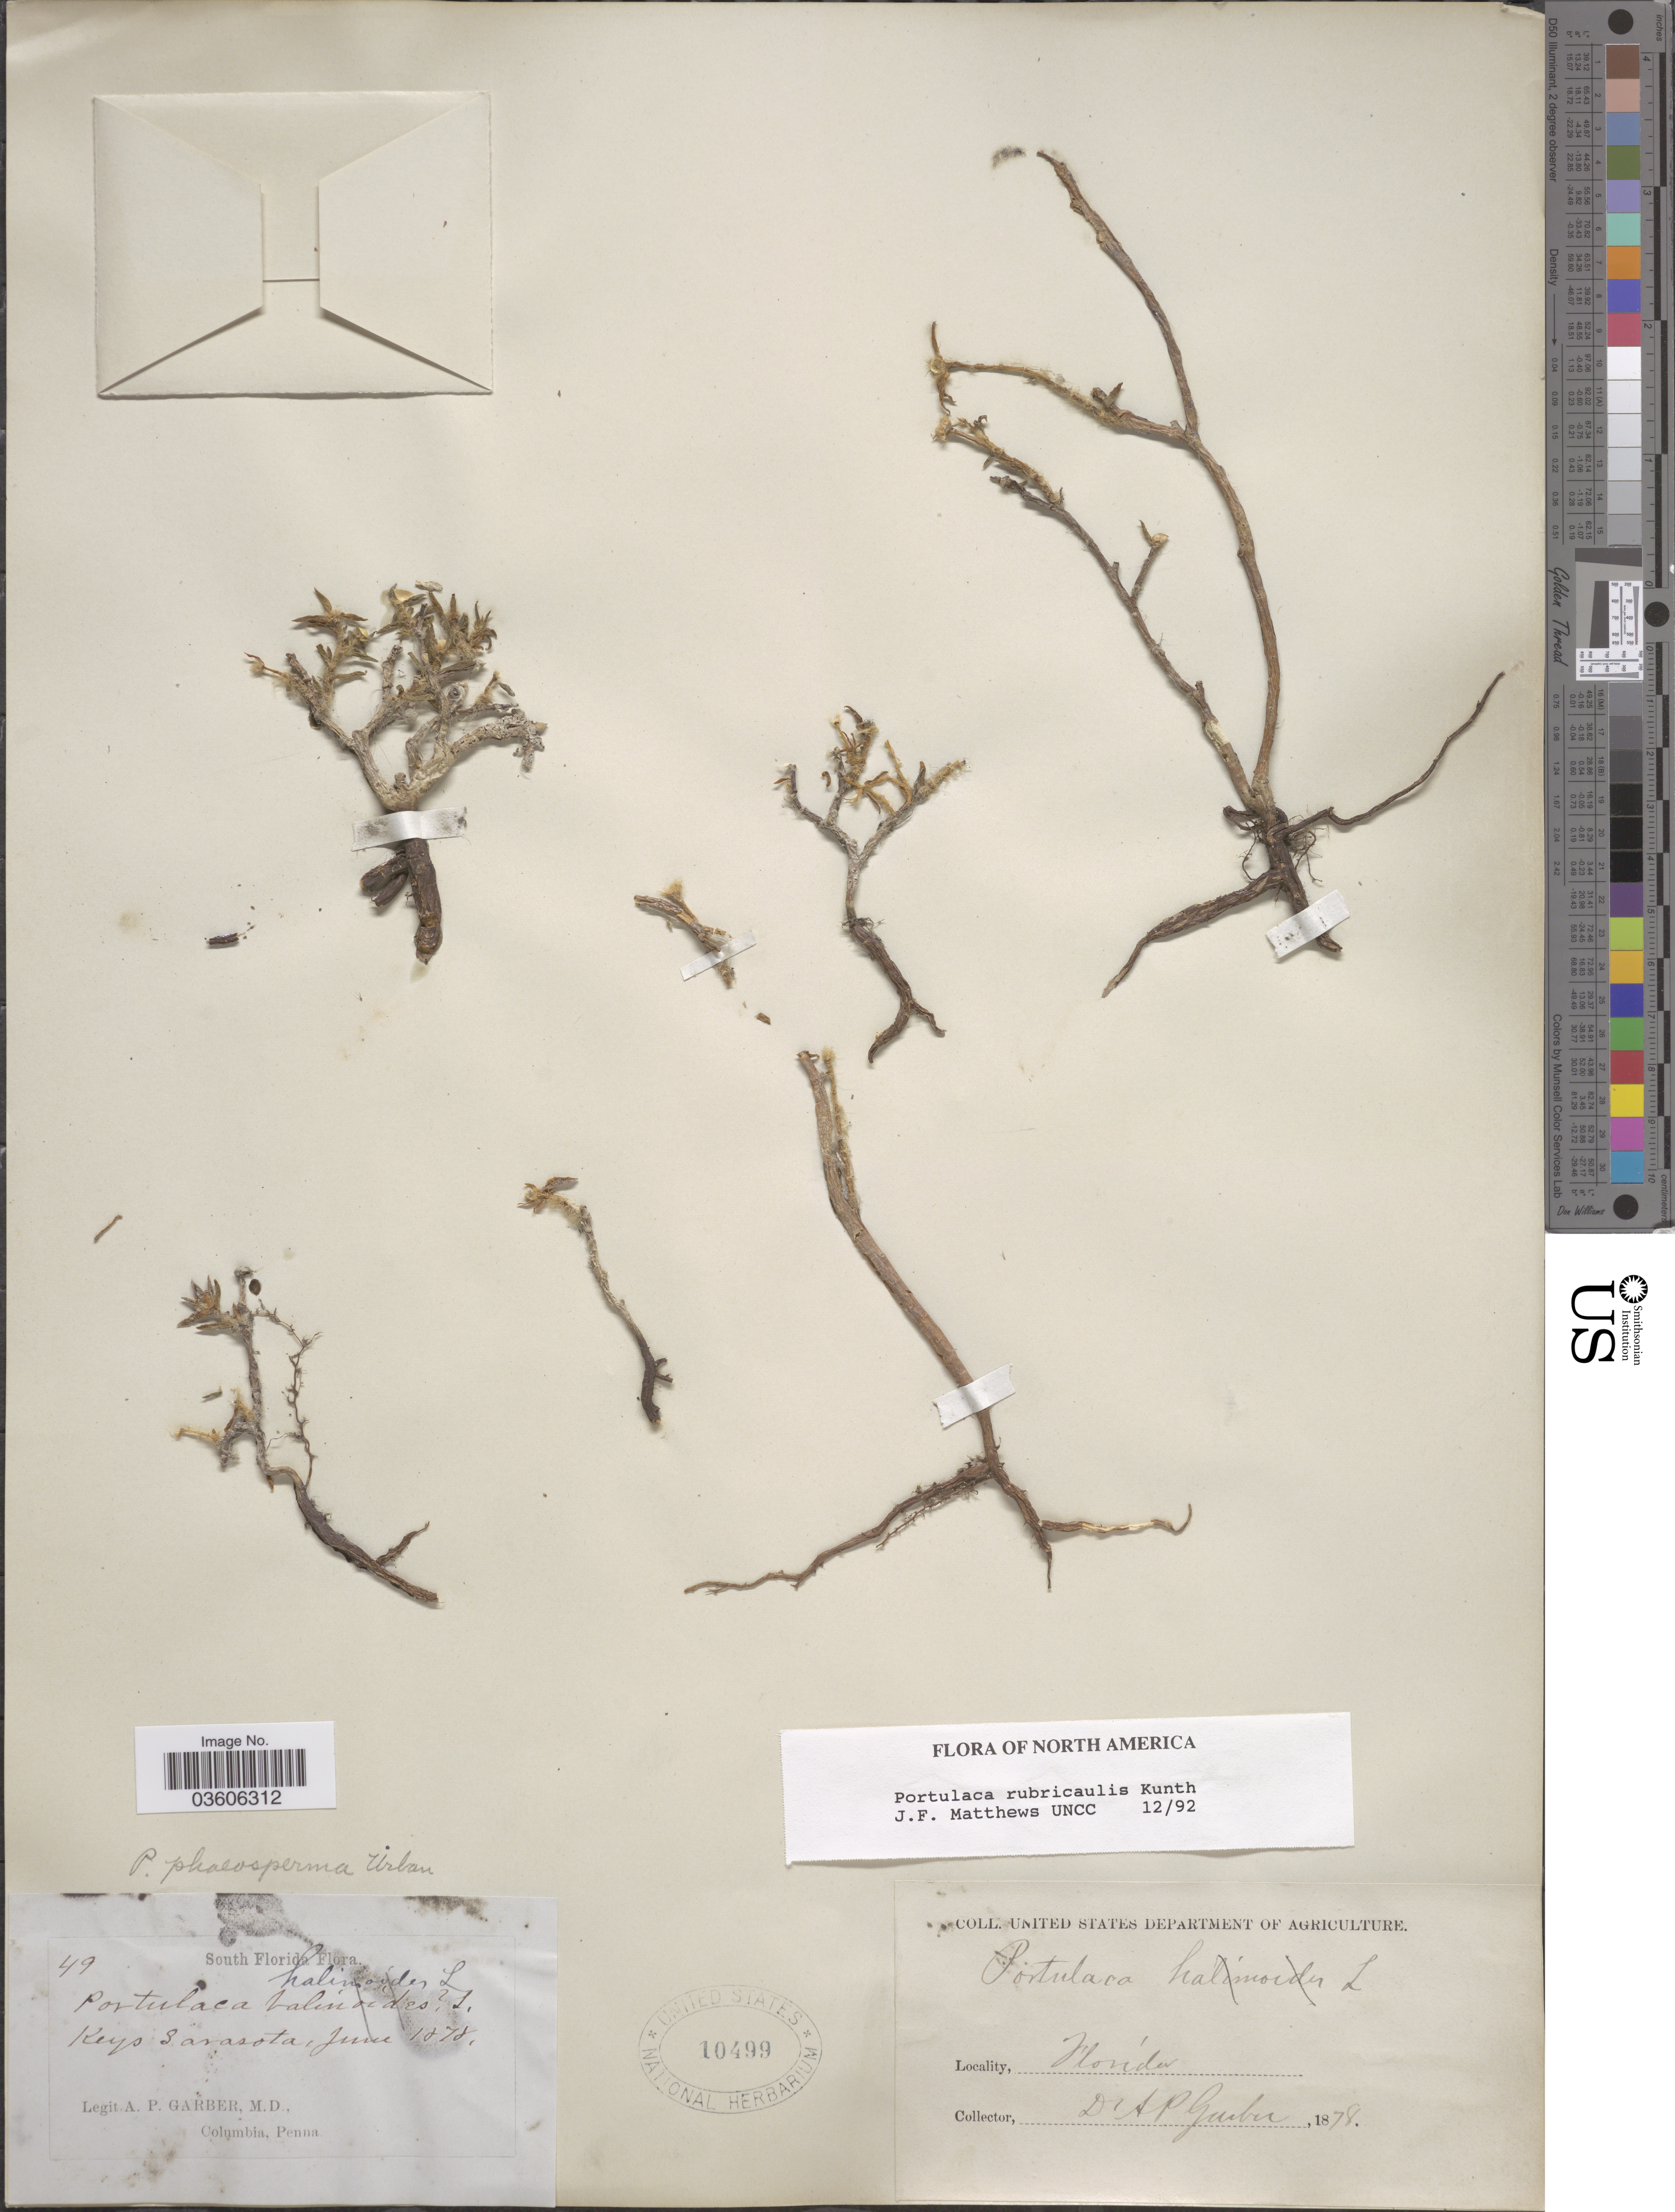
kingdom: Plantae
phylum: Tracheophyta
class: Magnoliopsida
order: Caryophyllales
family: Portulacaceae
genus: Portulaca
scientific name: Portulaca rubricaulis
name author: Kunth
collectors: A. P. Garber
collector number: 49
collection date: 1878-06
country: United States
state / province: Florida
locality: South Florida. Keys Sarasota.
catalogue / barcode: US 10499